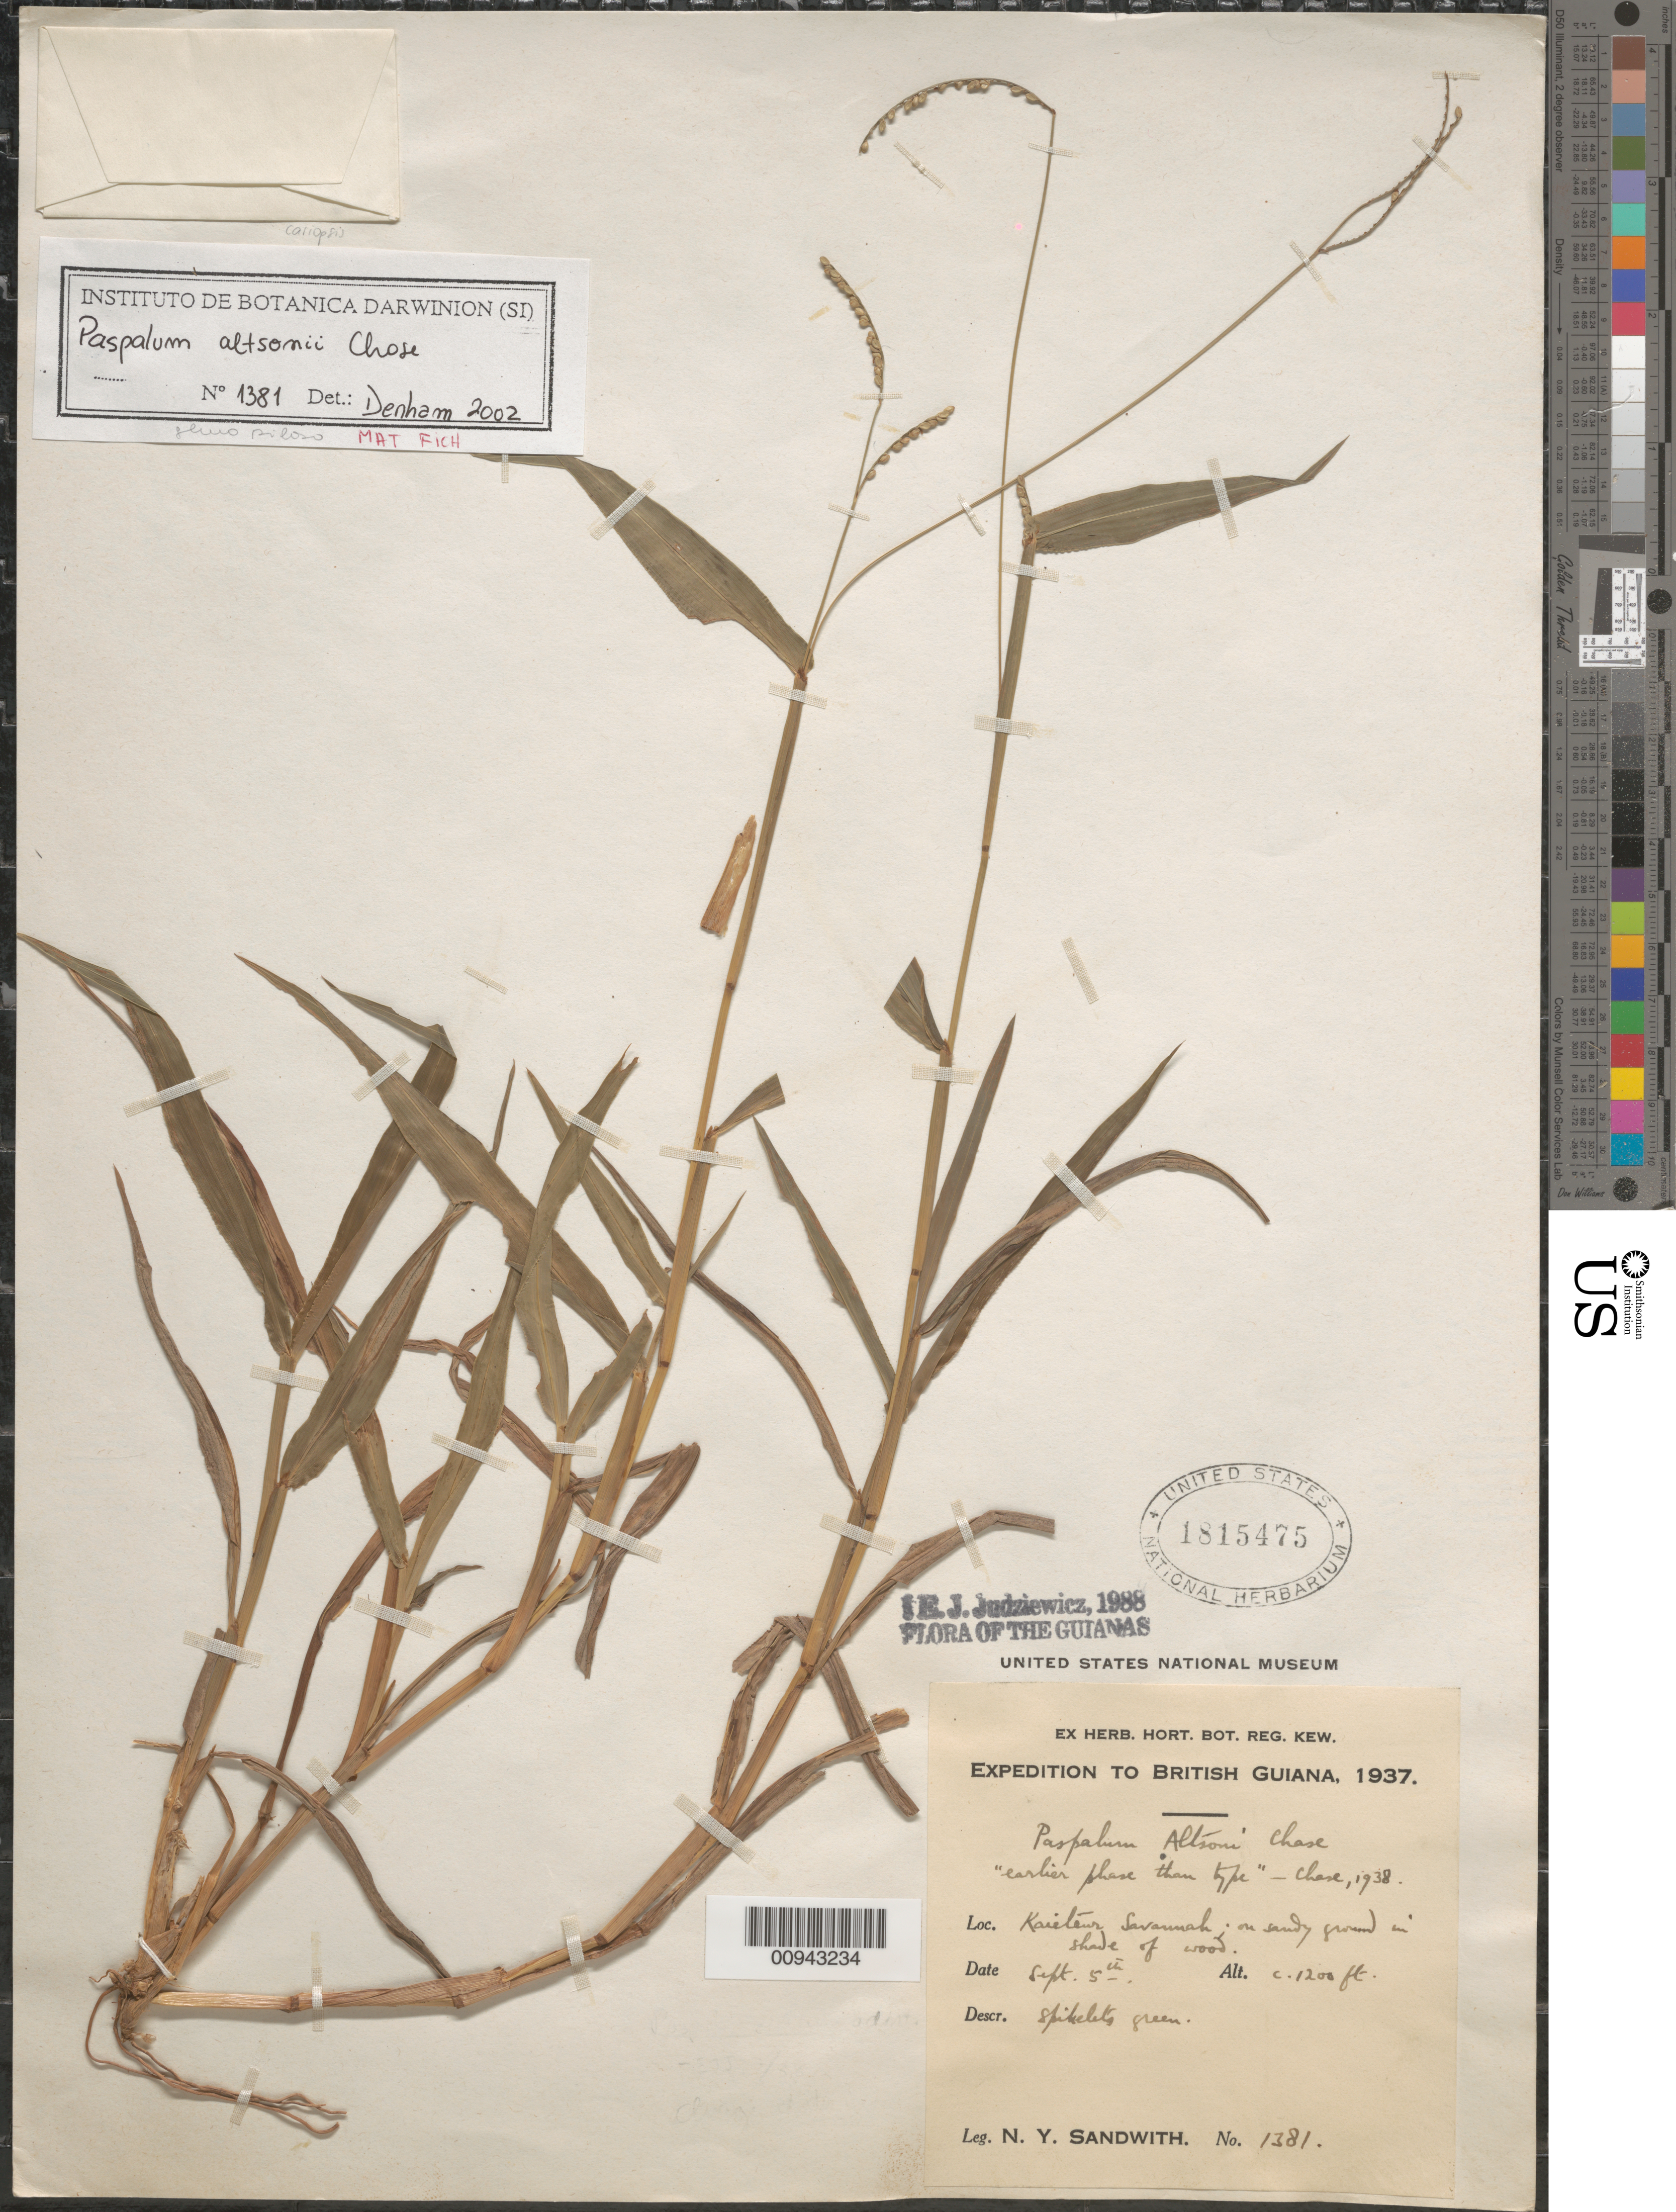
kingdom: Plantae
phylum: Tracheophyta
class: Liliopsida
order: Poales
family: Poaceae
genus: Paspalum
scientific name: Paspalum altsonii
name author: Chase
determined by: Dehman, --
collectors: N. Y. Sandwith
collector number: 1381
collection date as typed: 5-Sep-37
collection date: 1937-09-05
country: Guyana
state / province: Potaro-Siparuni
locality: Kaieteur Savannah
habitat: Sandy ground in shade of wood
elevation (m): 366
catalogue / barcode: US 1815475